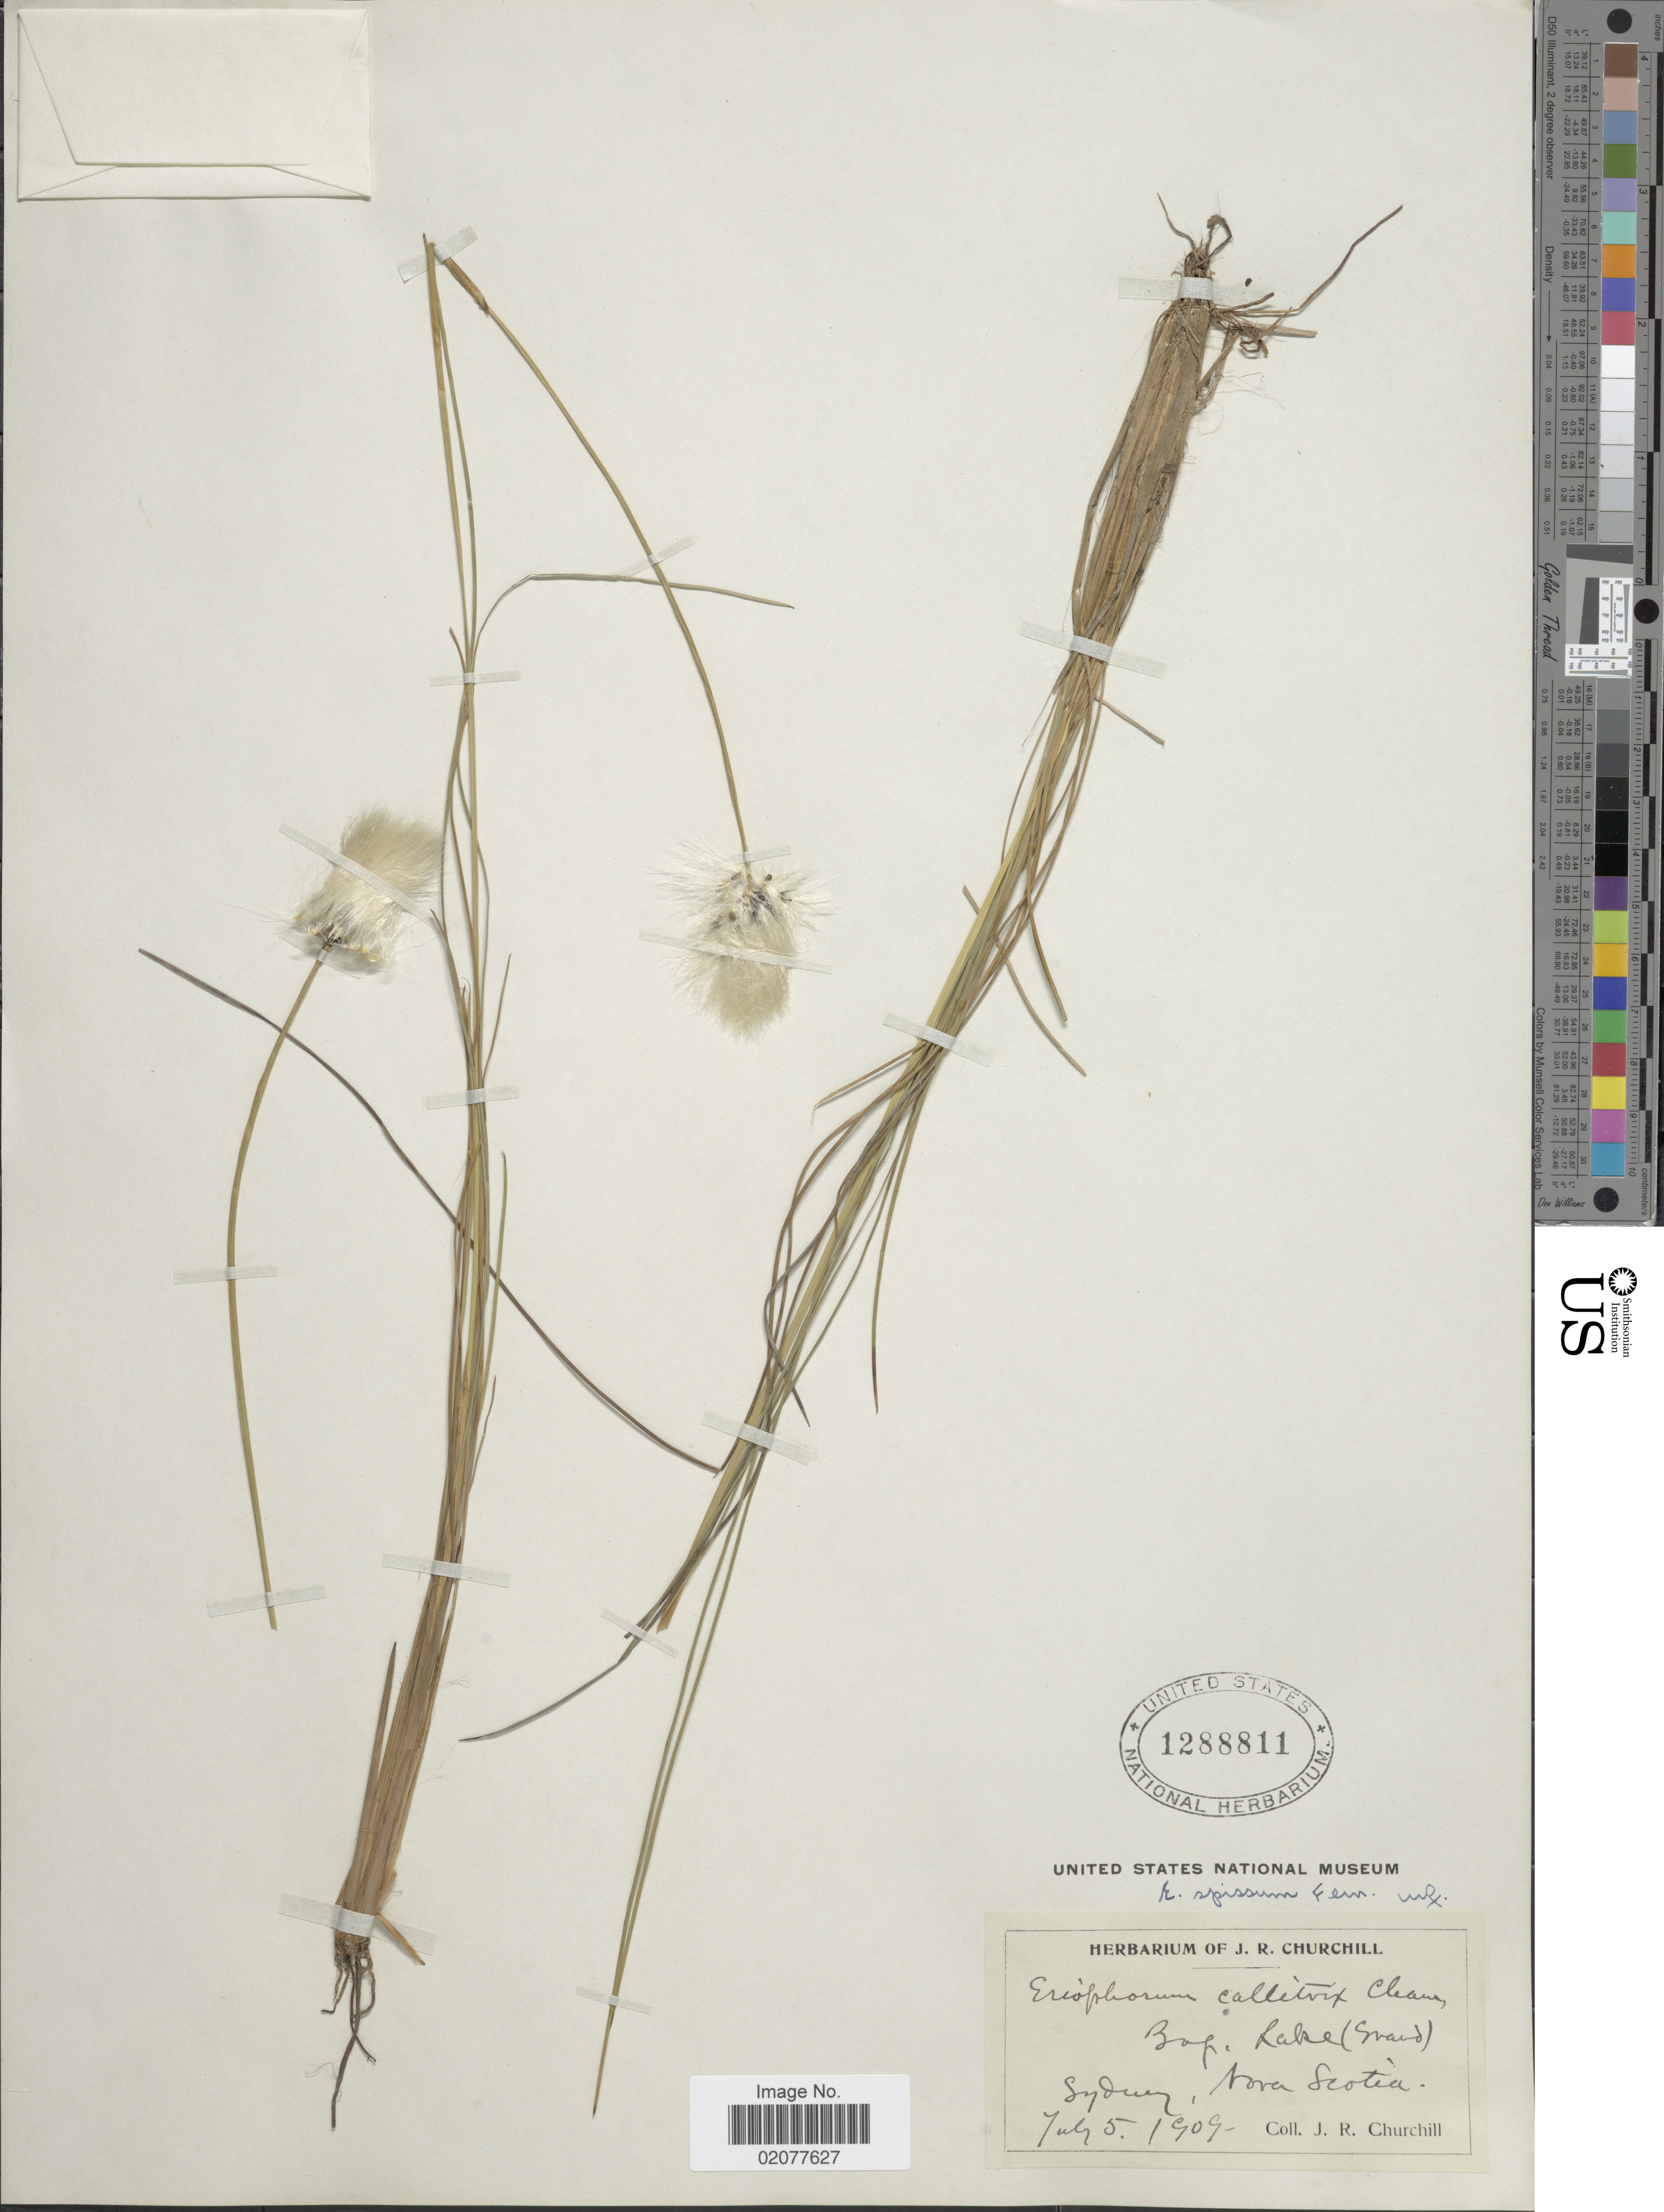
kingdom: Plantae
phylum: Tracheophyta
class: Liliopsida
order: Poales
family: Cyperaceae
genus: Eriophorum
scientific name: Eriophorum spissum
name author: Fernald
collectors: J. Churchill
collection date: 1909-07-05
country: Canada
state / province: Nova Scotia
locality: Sydney, Nova Scotia.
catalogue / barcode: US 1288811